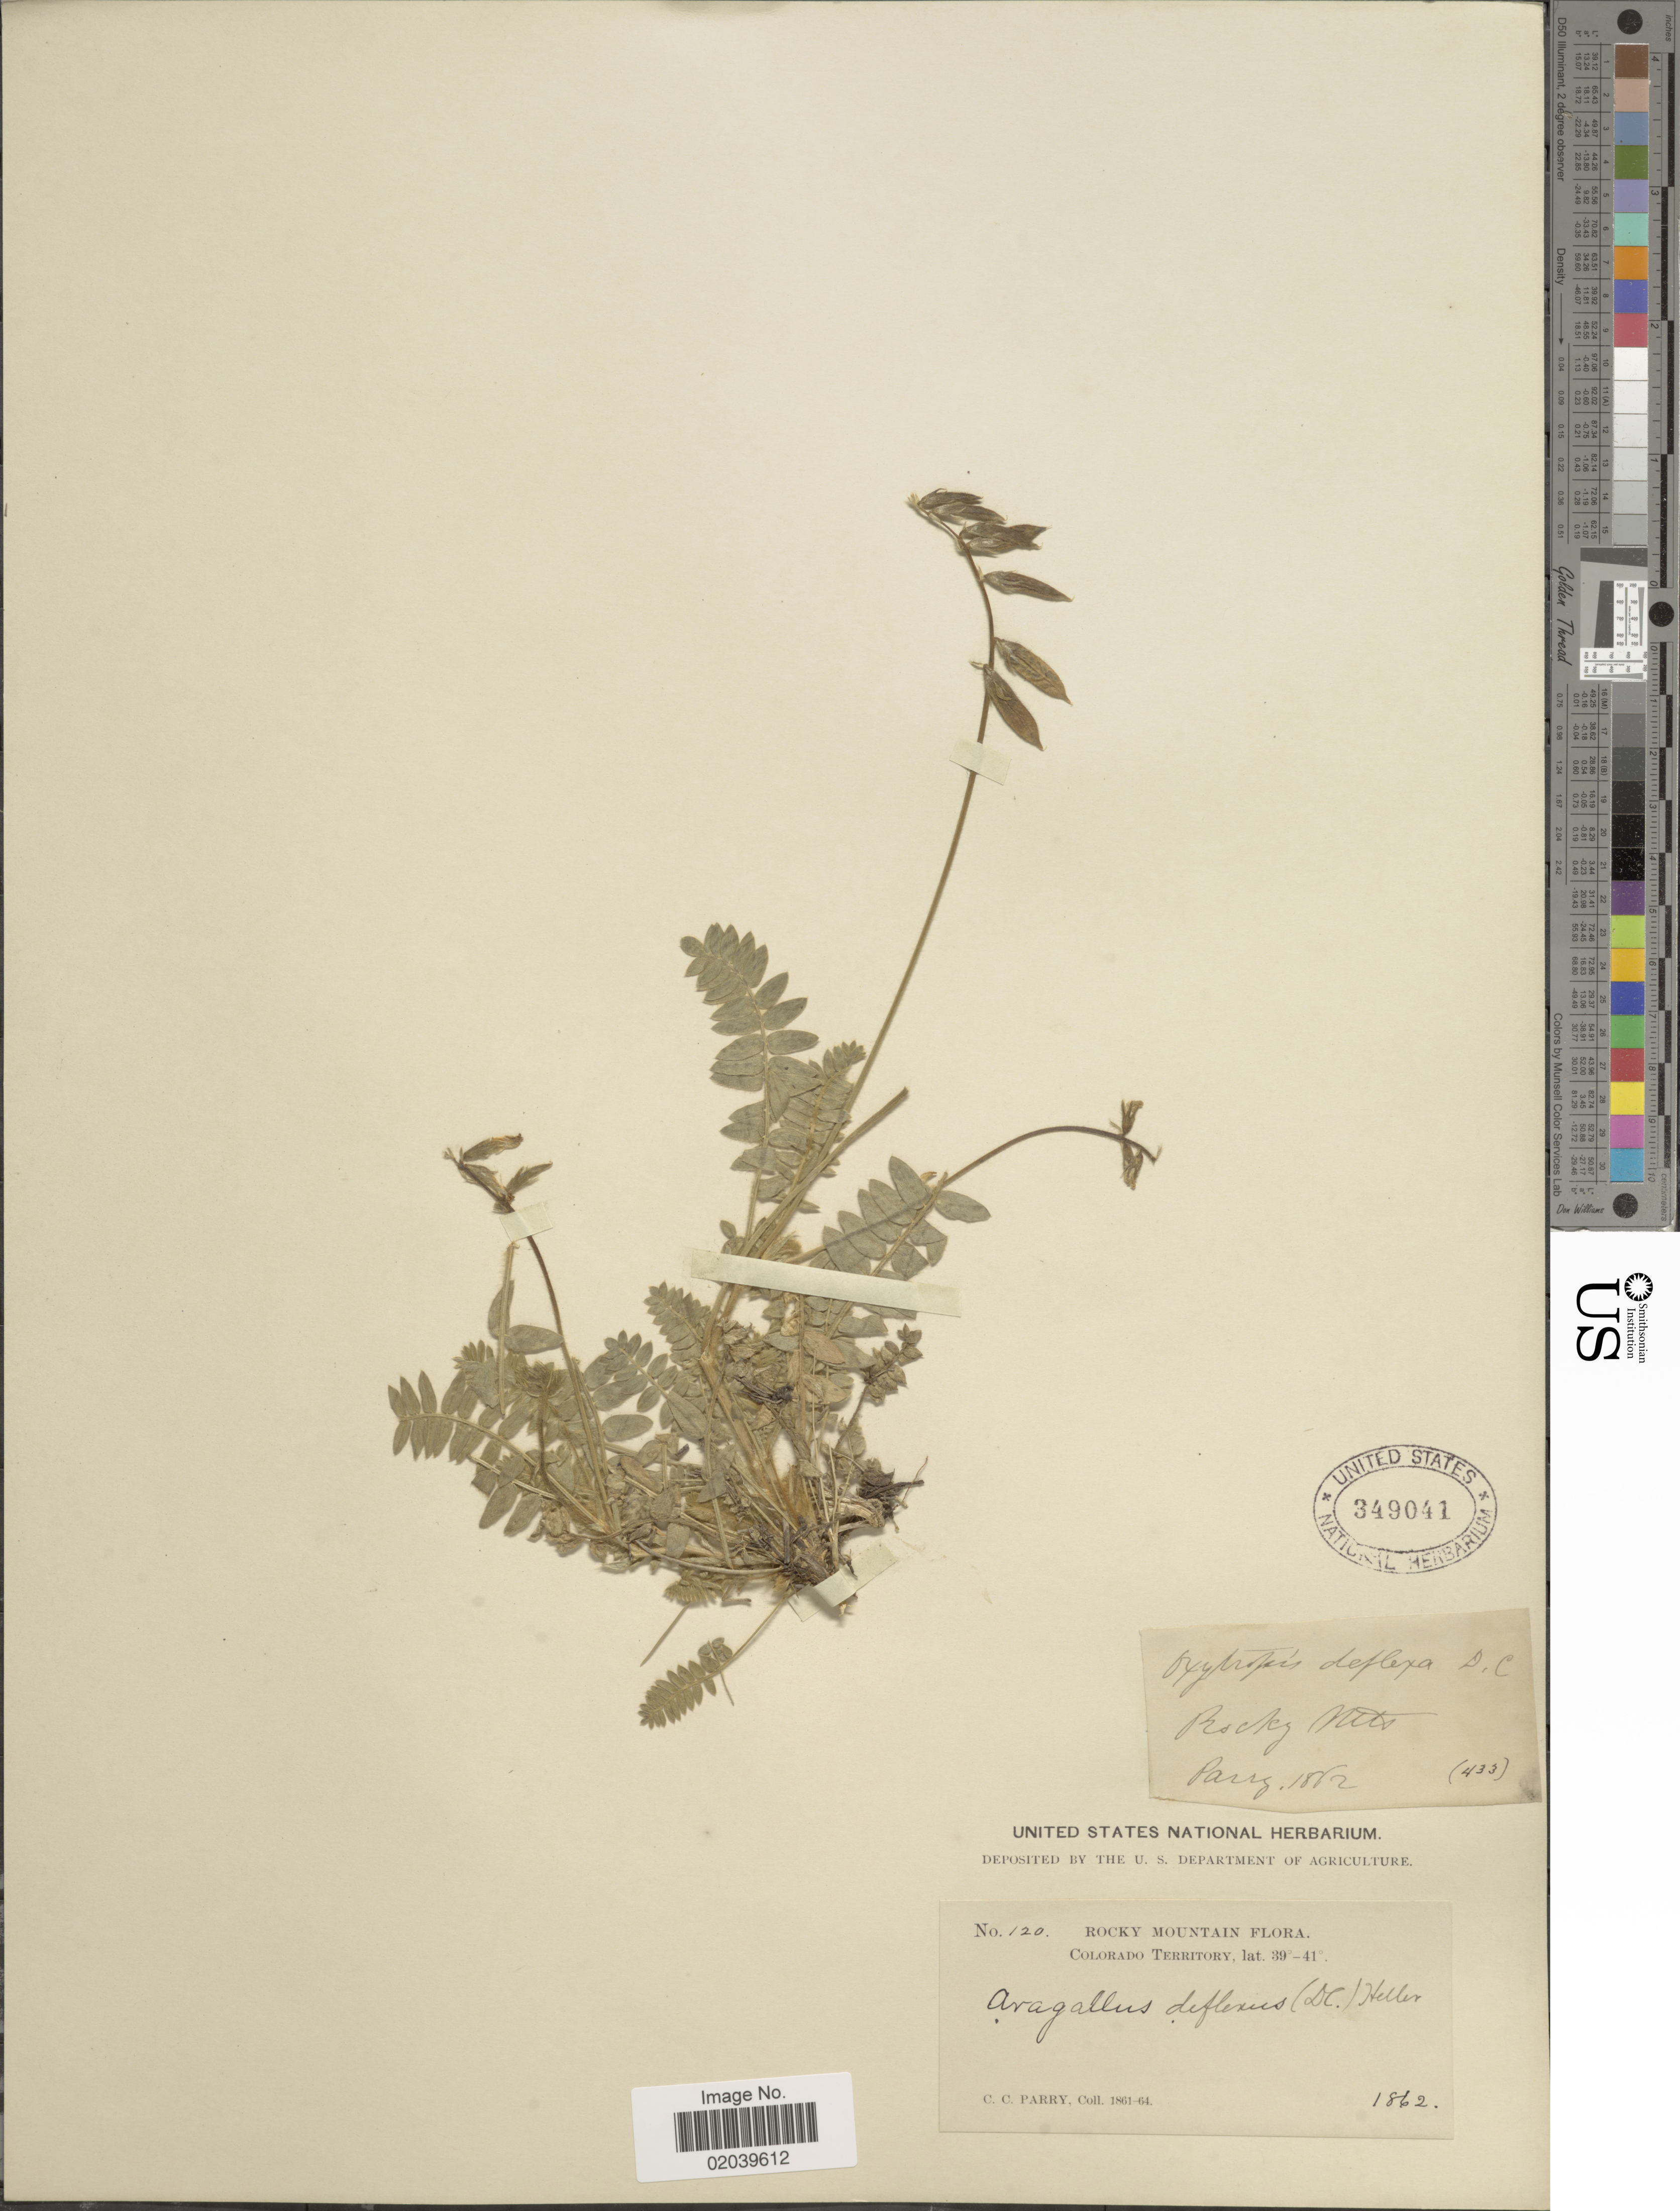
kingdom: Plantae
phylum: Tracheophyta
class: Magnoliopsida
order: Fabales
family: Fabaceae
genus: Oxytropis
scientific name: Oxytropis deflexa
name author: (Pall.) DC.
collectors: C. C. Parry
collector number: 120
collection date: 1862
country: United States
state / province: Colorado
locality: Rocky Mountain, Colorado Territory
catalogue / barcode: US 349041